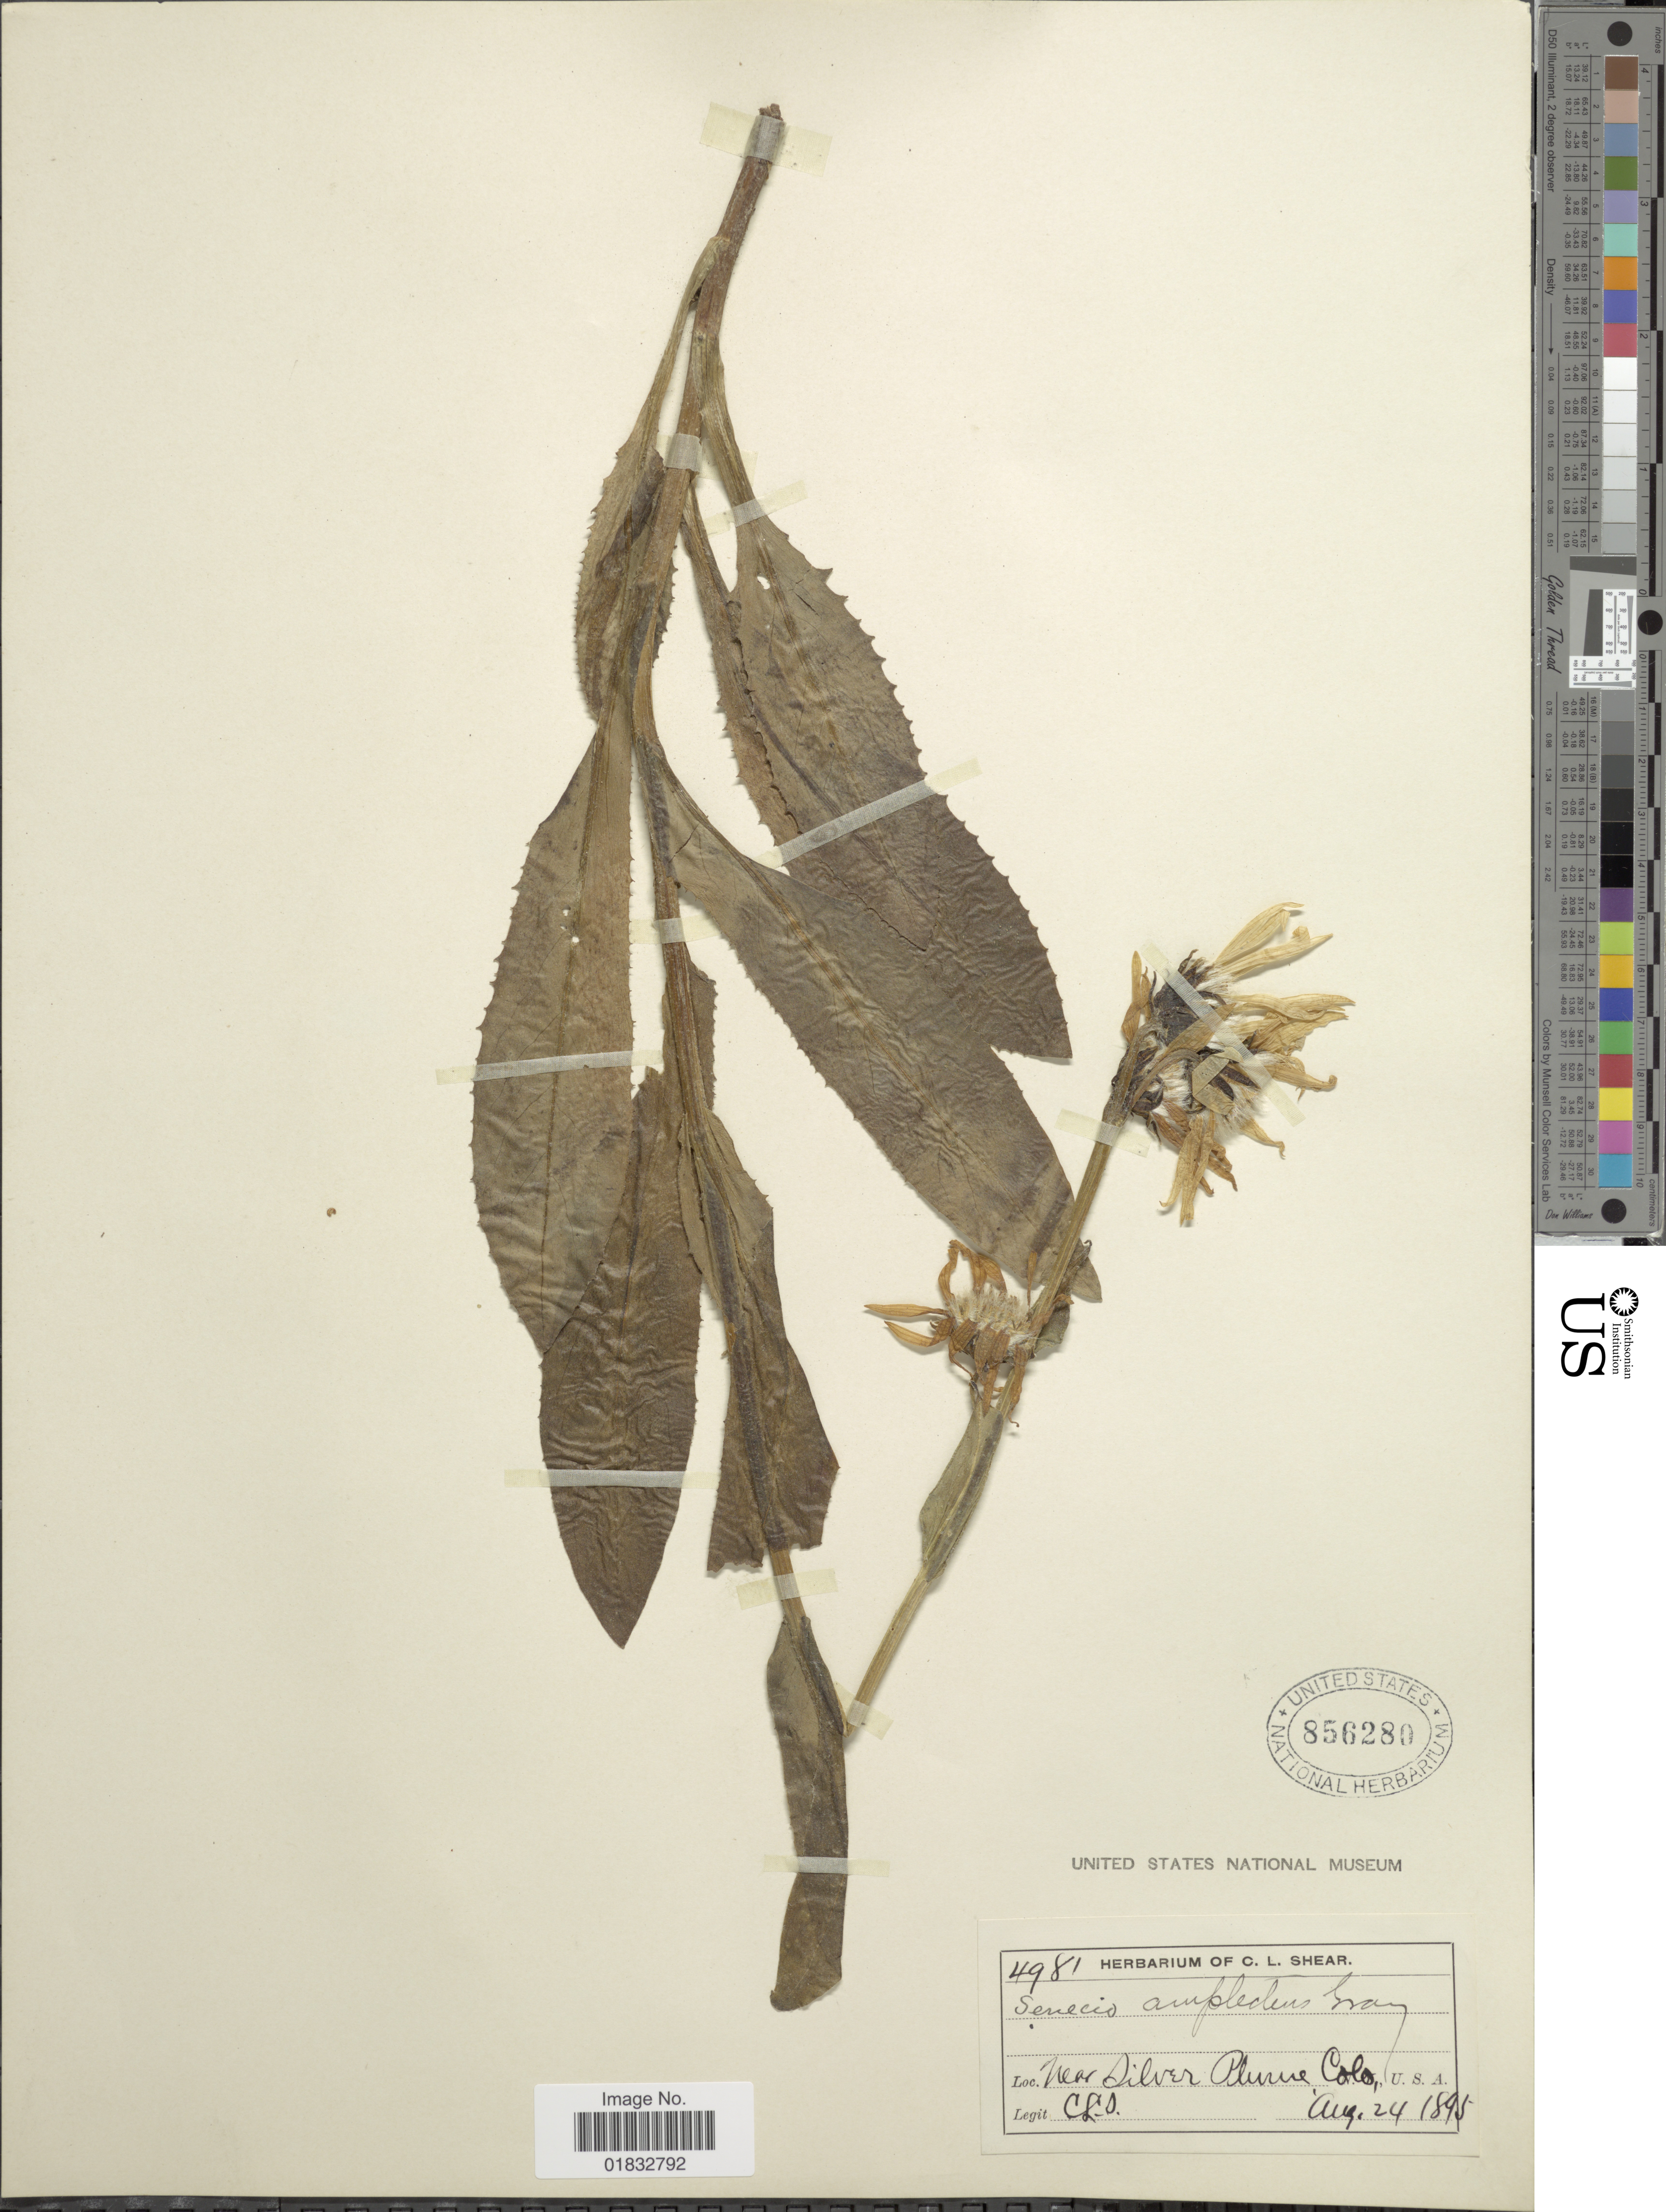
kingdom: Plantae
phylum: Tracheophyta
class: Magnoliopsida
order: Asterales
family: Asteraceae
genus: Senecio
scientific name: Senecio amplectens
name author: A. Gray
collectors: C. L. Shear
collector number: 4981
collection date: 1895-08-24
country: United States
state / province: Colorado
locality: Near Silver Plurne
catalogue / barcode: US 856280